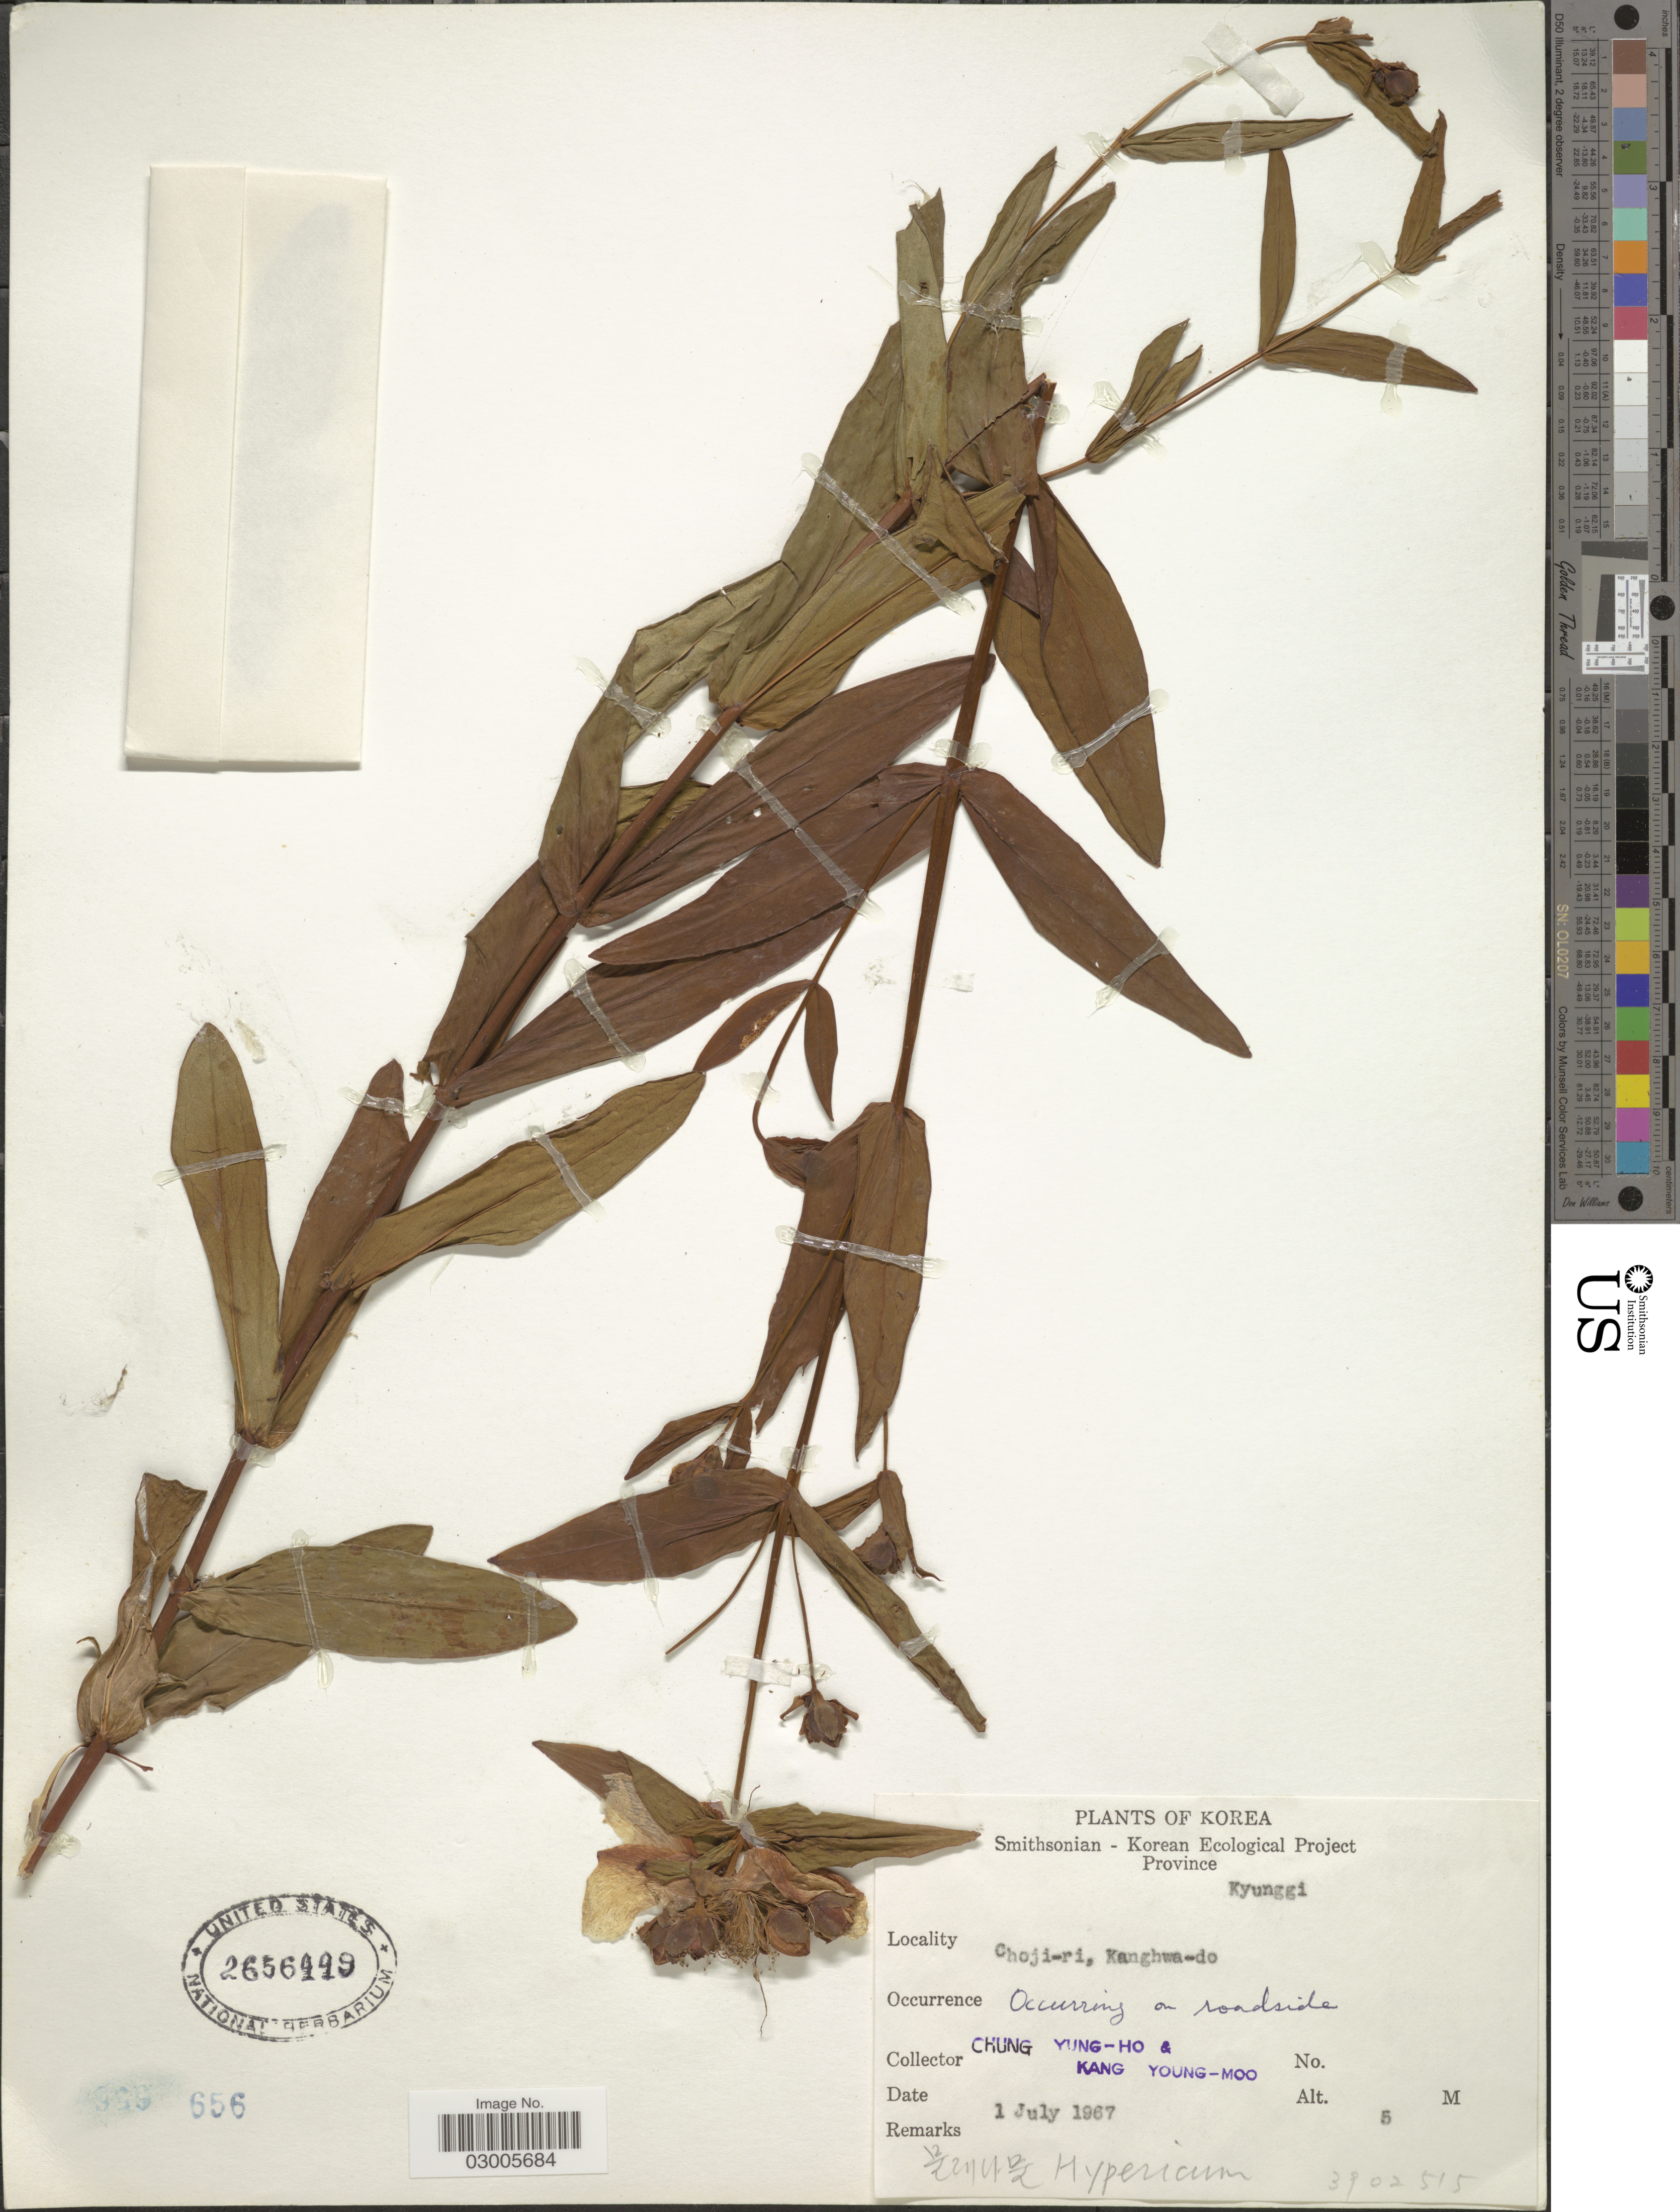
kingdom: Plantae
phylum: Tracheophyta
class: Magnoliopsida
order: Malpighiales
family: Hypericaceae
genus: Hypericum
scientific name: Hypericum sp.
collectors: C. Yung-Ho & K. Young-Moo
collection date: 1967-07-01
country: South Korea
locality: Province Kyunggi, Choji-ri, Kanghwa-do.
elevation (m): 5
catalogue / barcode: US 2656449